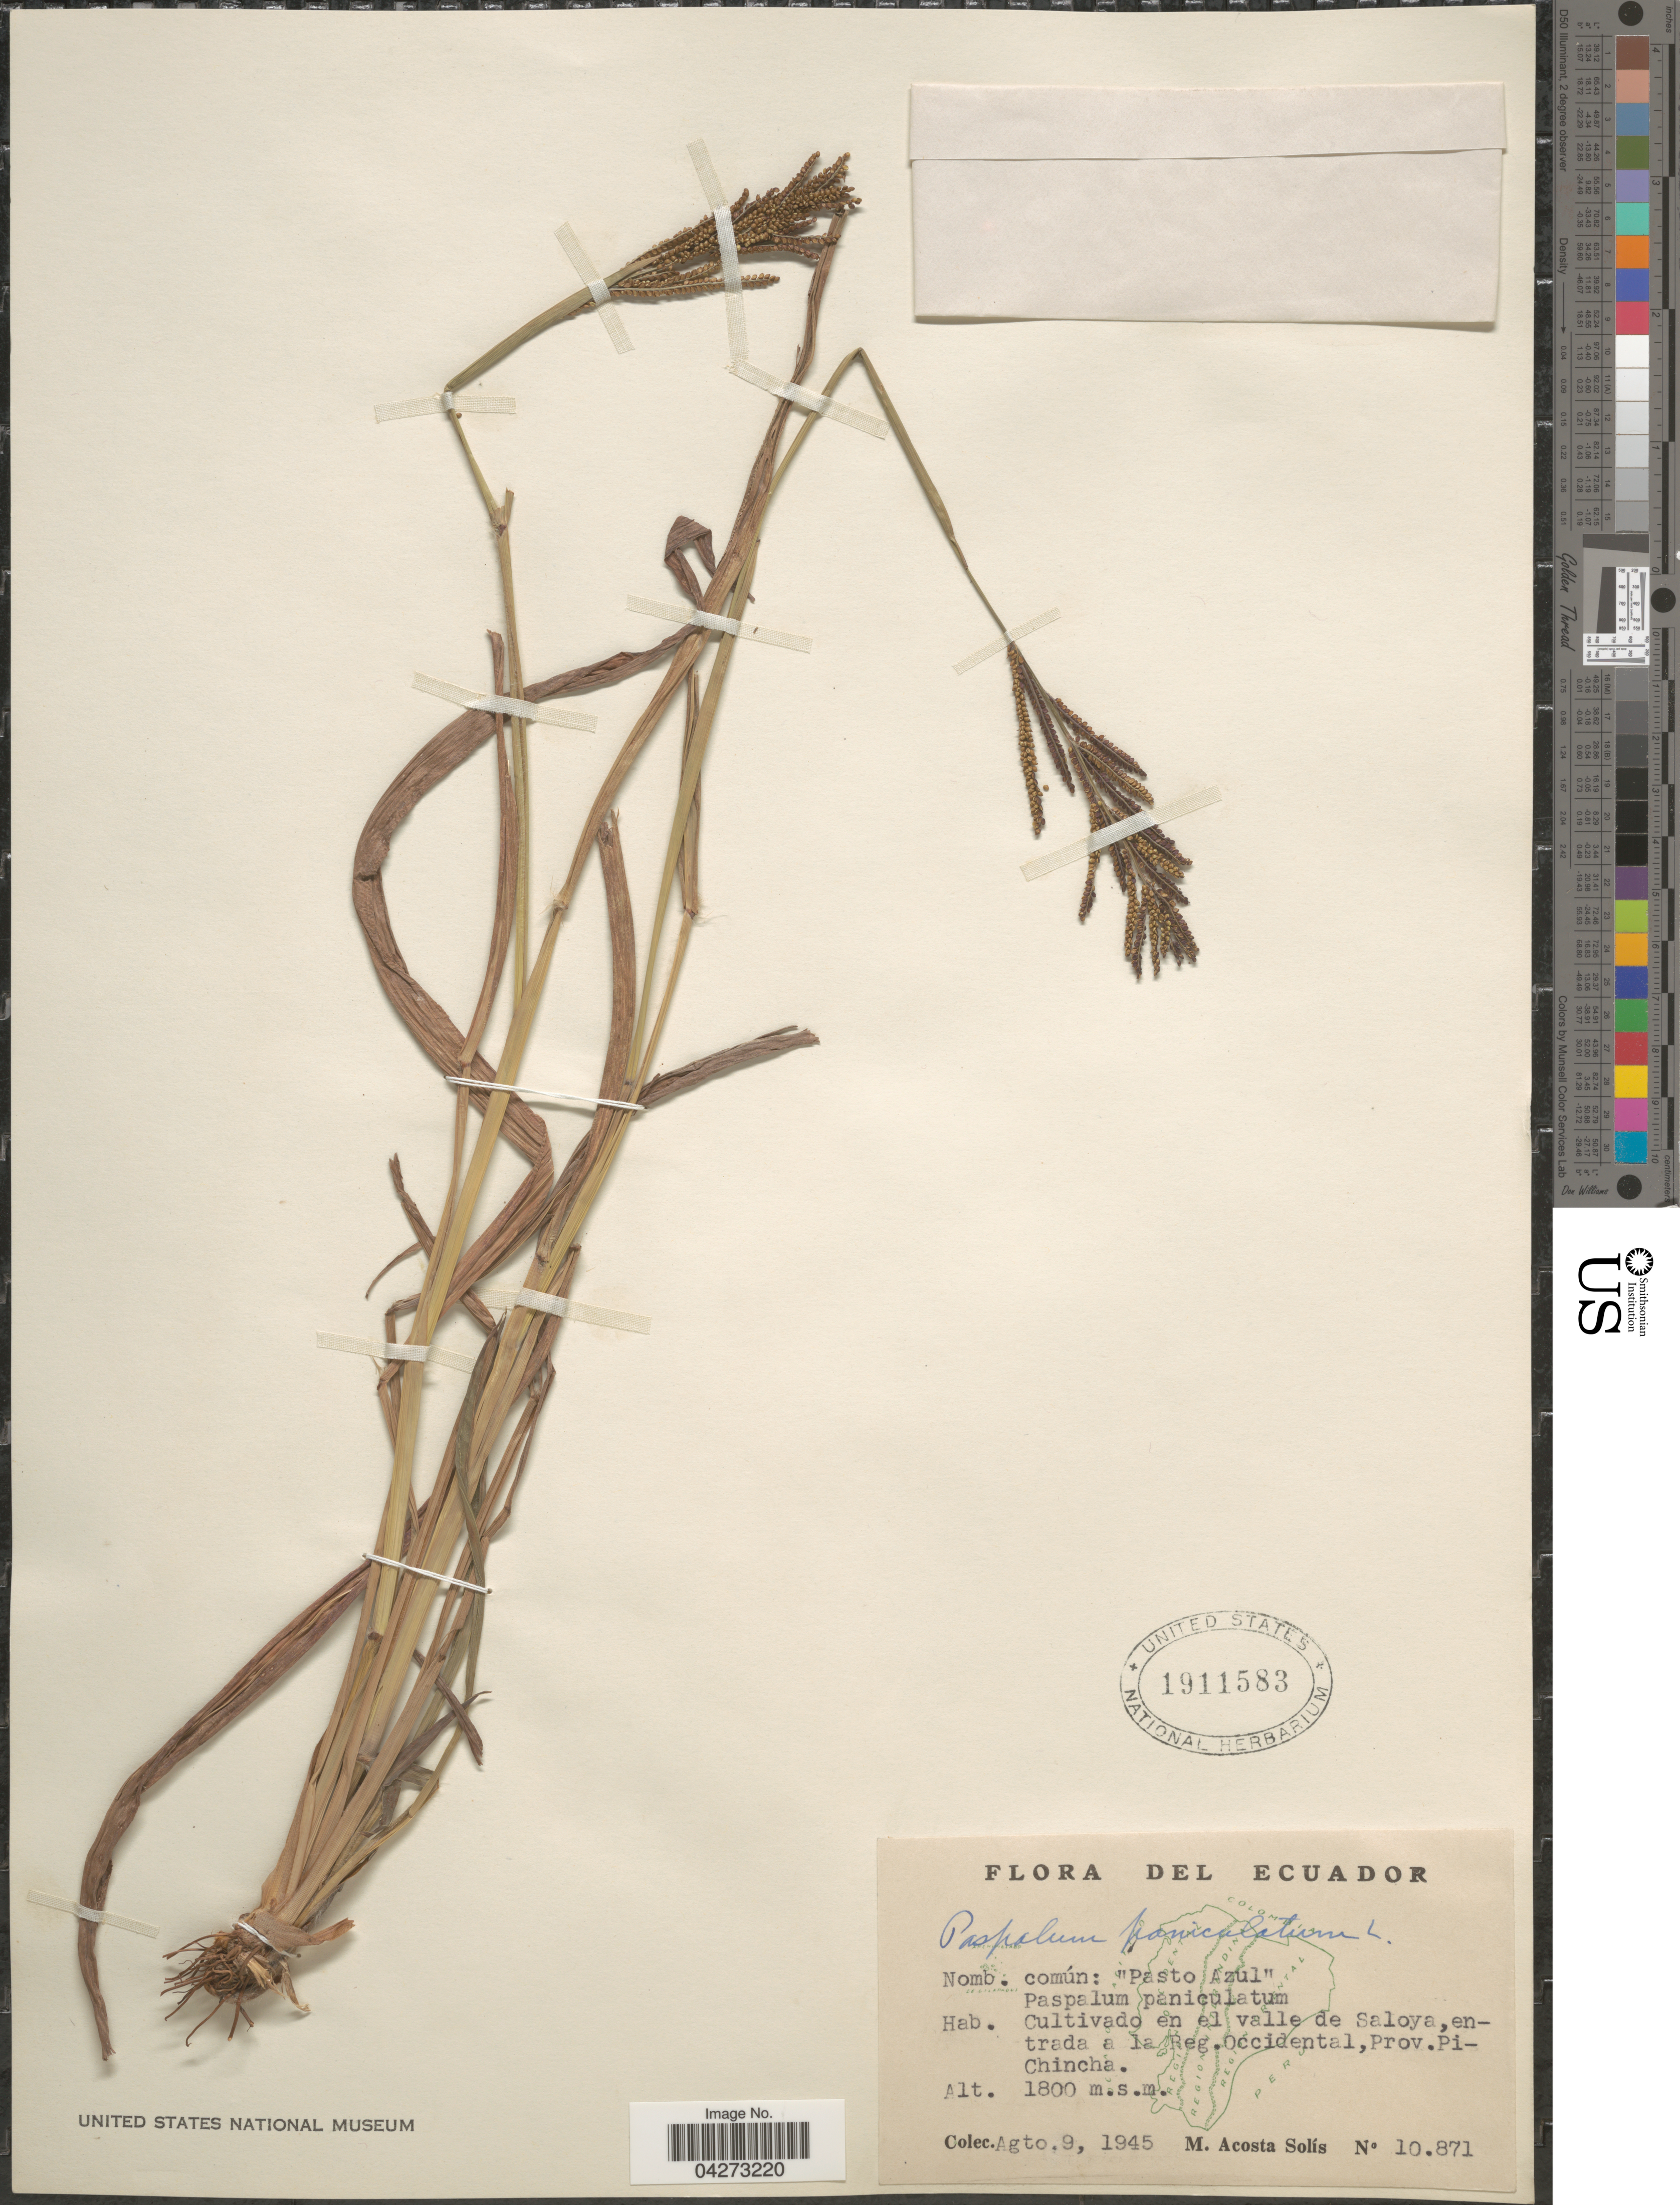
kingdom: Plantae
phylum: Tracheophyta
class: Liliopsida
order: Poales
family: Poaceae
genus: Paspalum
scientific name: Paspalum paniculatum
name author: L.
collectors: M. Acosta Solis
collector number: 10871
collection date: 1945-08-09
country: Ecuador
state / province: Pichincha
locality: En el valle de Saloya, entrada a la Reg. Occidental.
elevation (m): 1800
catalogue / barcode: US 1911583